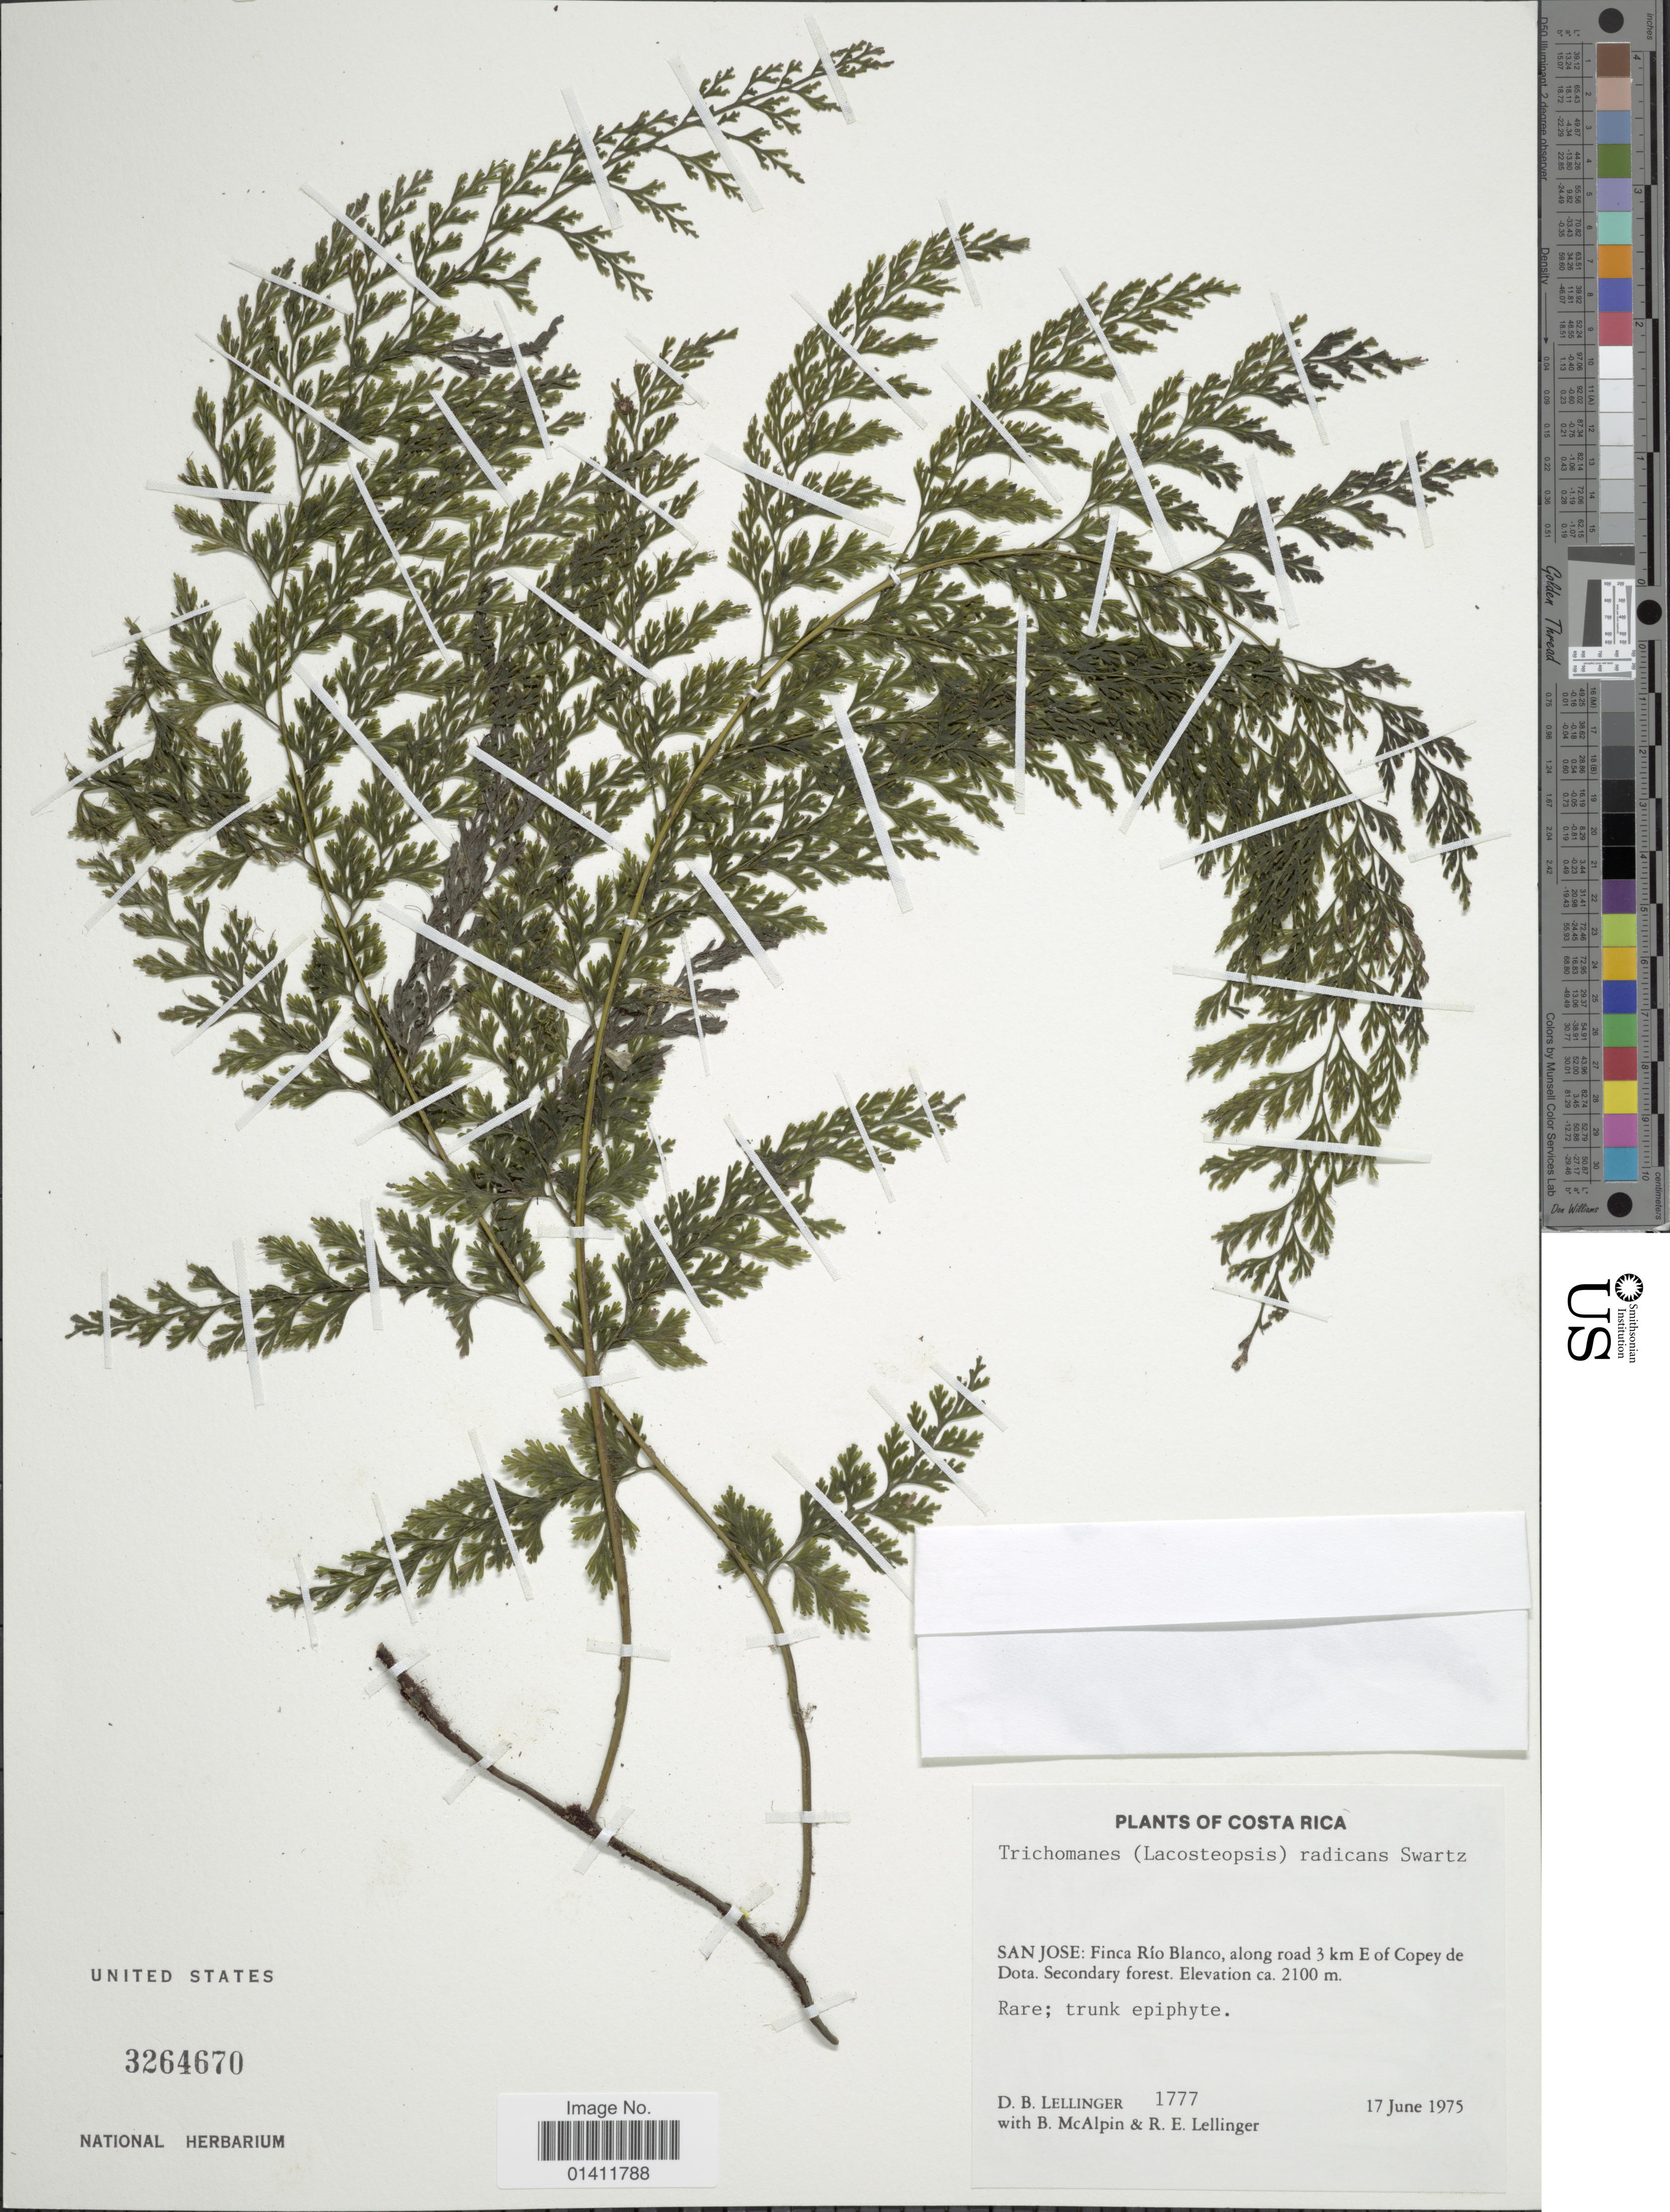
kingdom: Plantae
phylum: Tracheophyta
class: Polypodiopsida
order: Hymenophyllales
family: Hymenophyllaceae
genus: Vandenboschia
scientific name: Vandenboschia radicans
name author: (Sw.) Copel.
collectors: D. B. Lellinger, B. Mcalpin & R. E. Lellinger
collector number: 1777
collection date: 1975-06-17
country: Costa Rica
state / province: San José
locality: San Jose: Finca Rio Blanco, along road 3 km E of Copey de Dota.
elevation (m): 2100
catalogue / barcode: US 3264670